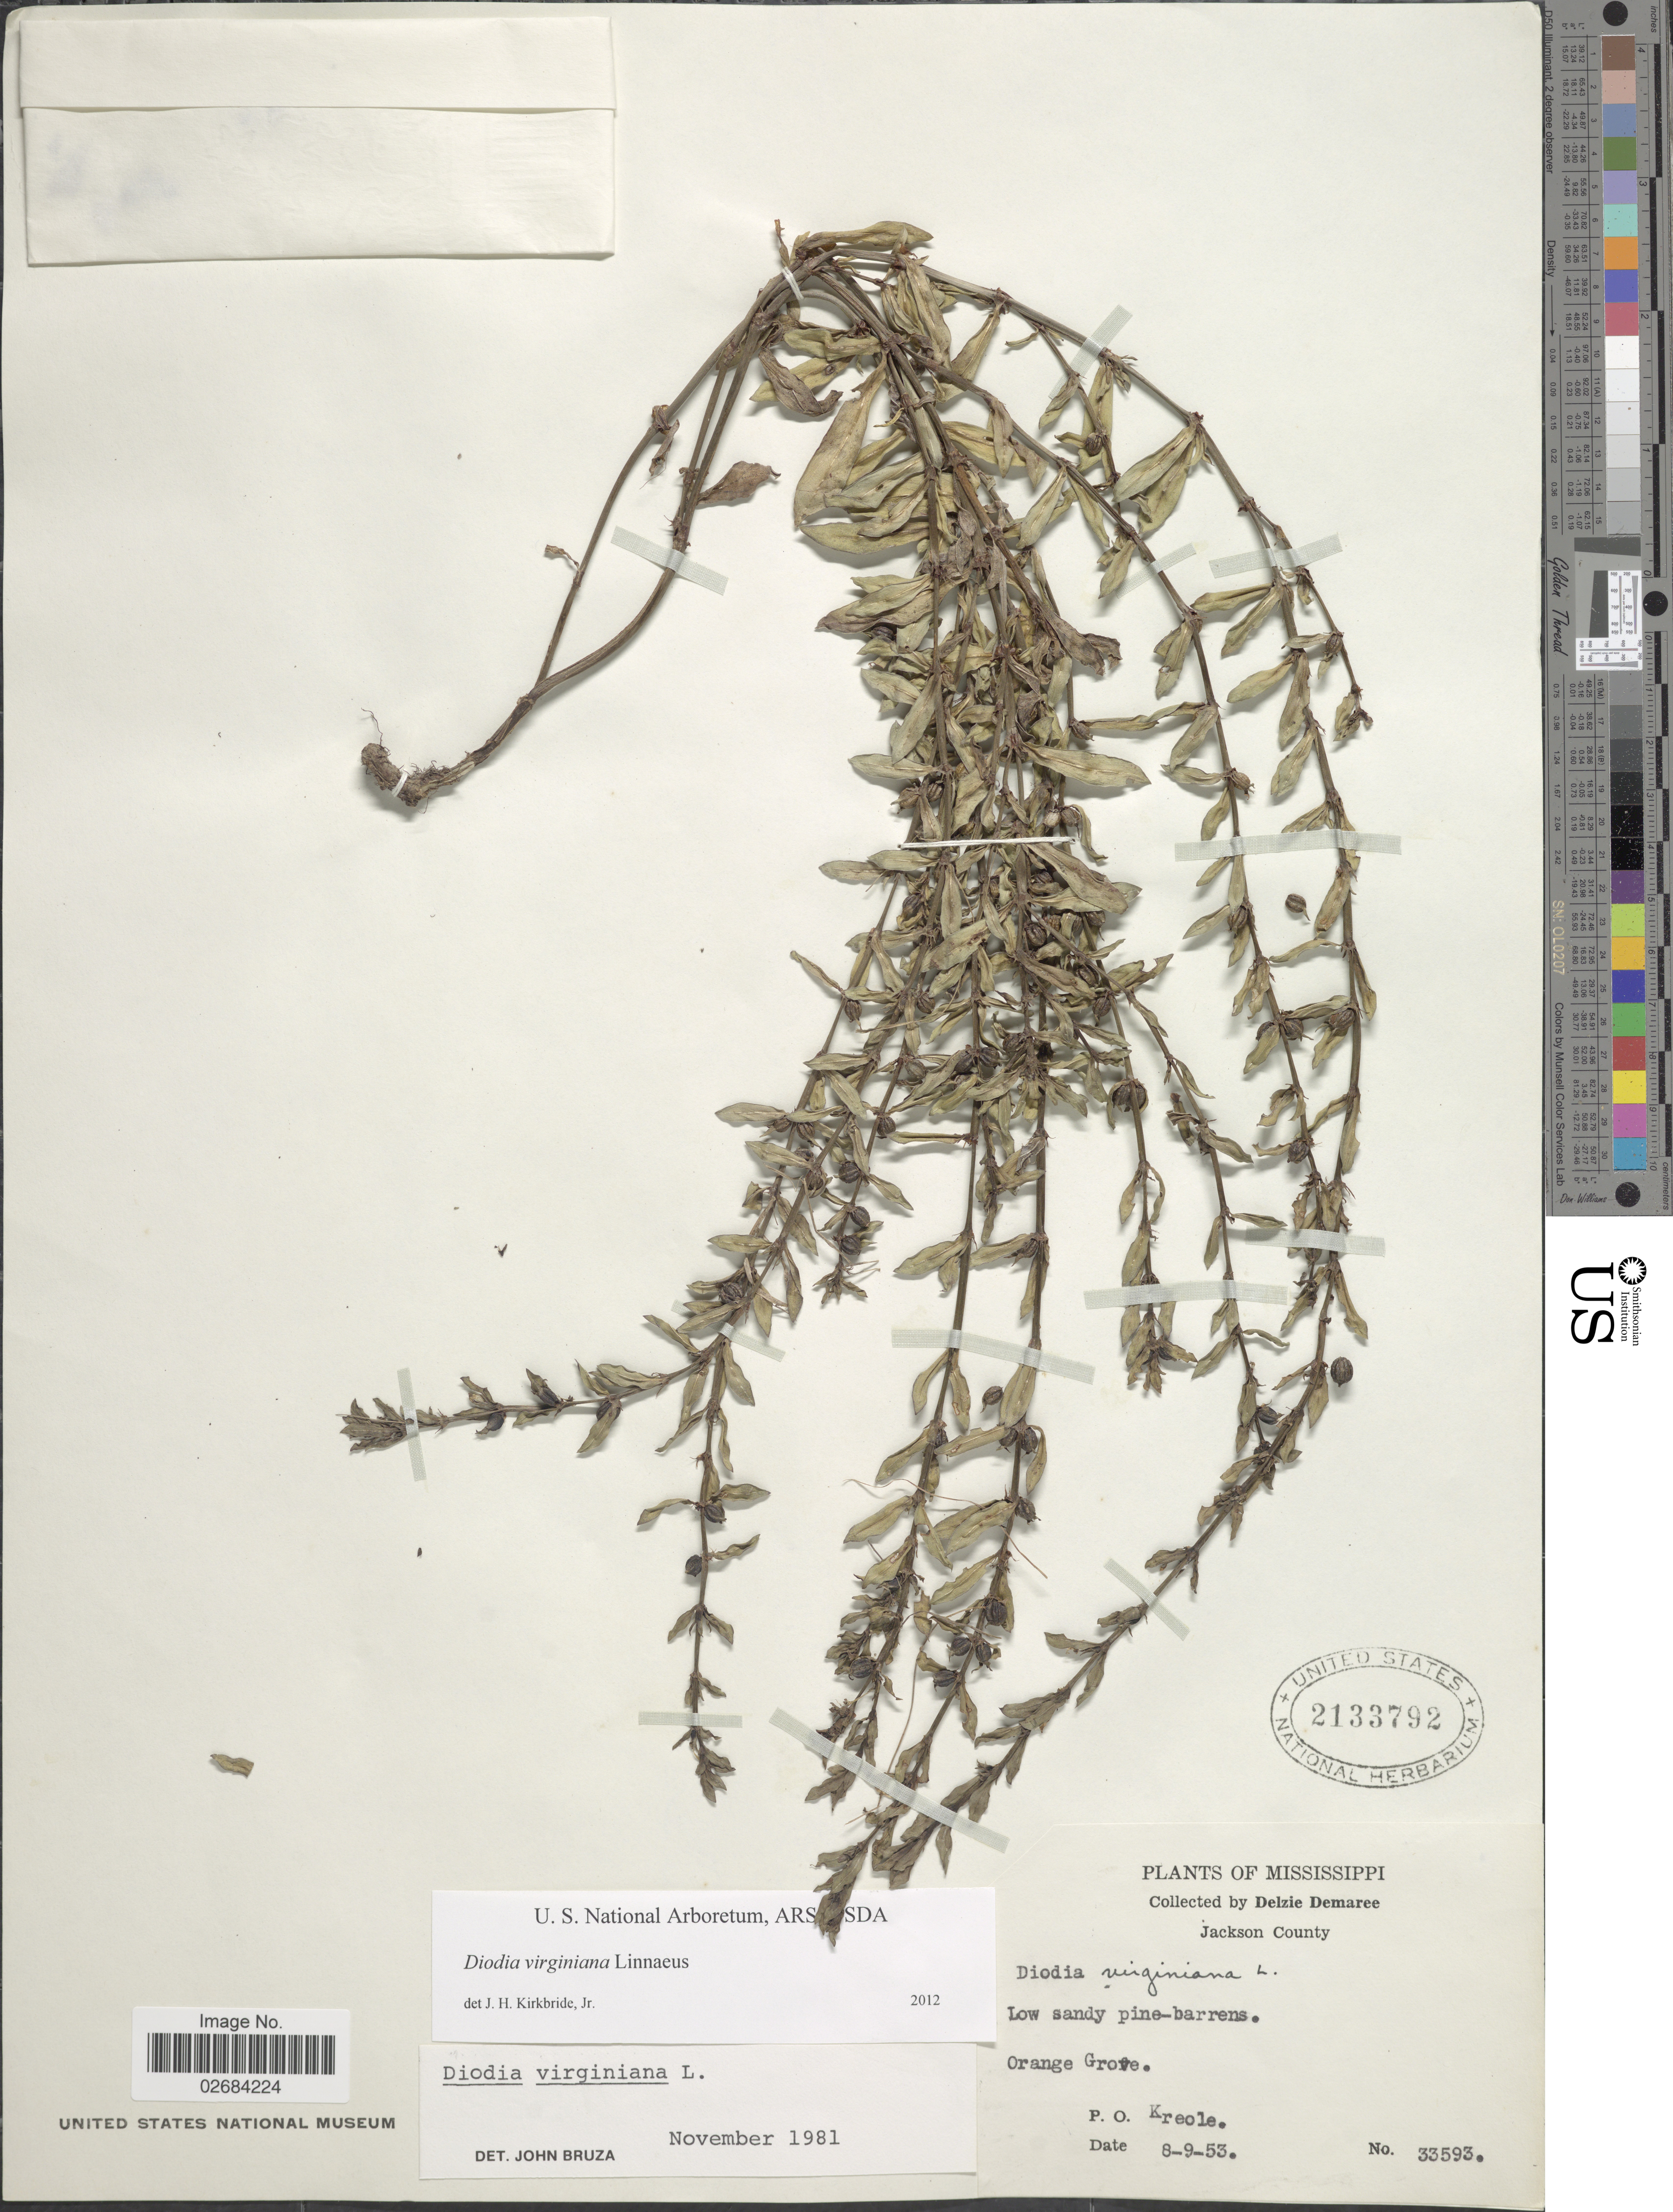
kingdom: Plantae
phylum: Tracheophyta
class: Magnoliopsida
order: Gentianales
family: Rubiaceae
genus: Diodia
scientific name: Diodia virginiana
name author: L.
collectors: D. Demaree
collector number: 33593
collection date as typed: Transcribed d/m/y: 9/8/53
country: United States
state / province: Mississippi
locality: Jackson County. Orange Grove. P. O. Kreole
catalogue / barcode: US 2133792